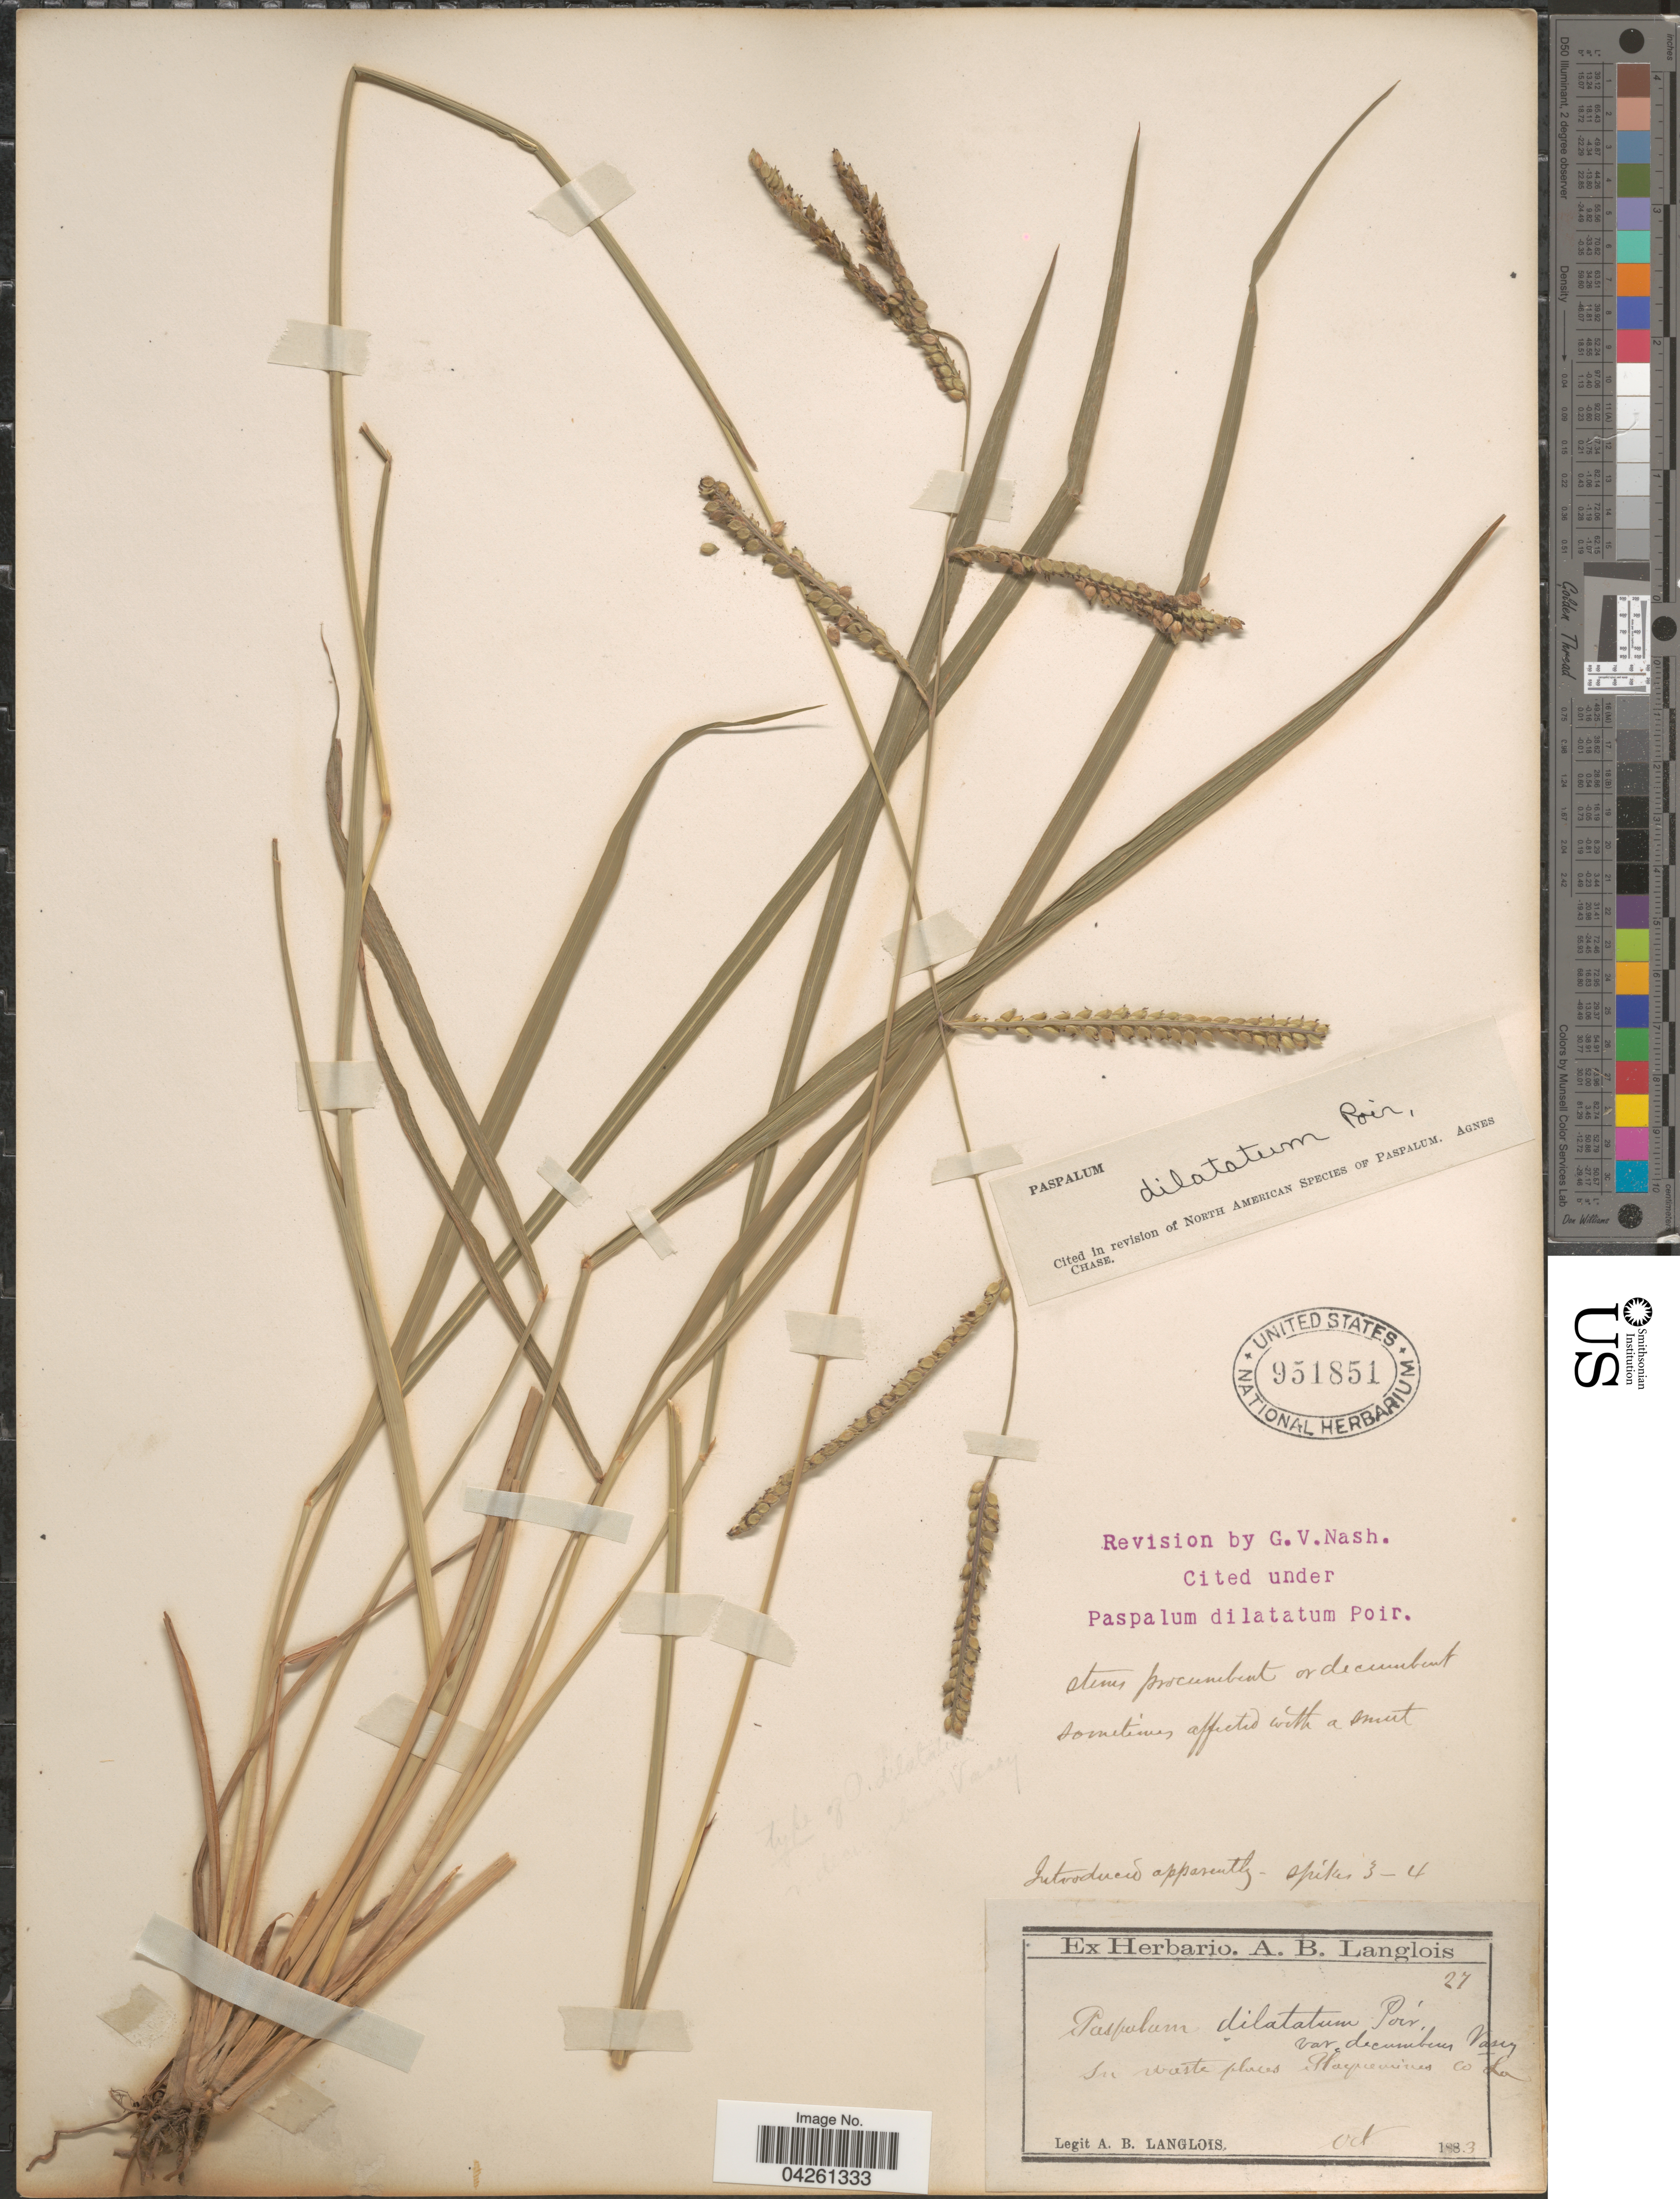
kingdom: Plantae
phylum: Tracheophyta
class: Liliopsida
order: Poales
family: Poaceae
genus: Paspalum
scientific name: Paspalum dilatatum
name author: Poir.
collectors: A. Langlois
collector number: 27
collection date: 1883-10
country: United States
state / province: Louisiana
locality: In waste places Plaquemines Co.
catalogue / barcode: US 951851